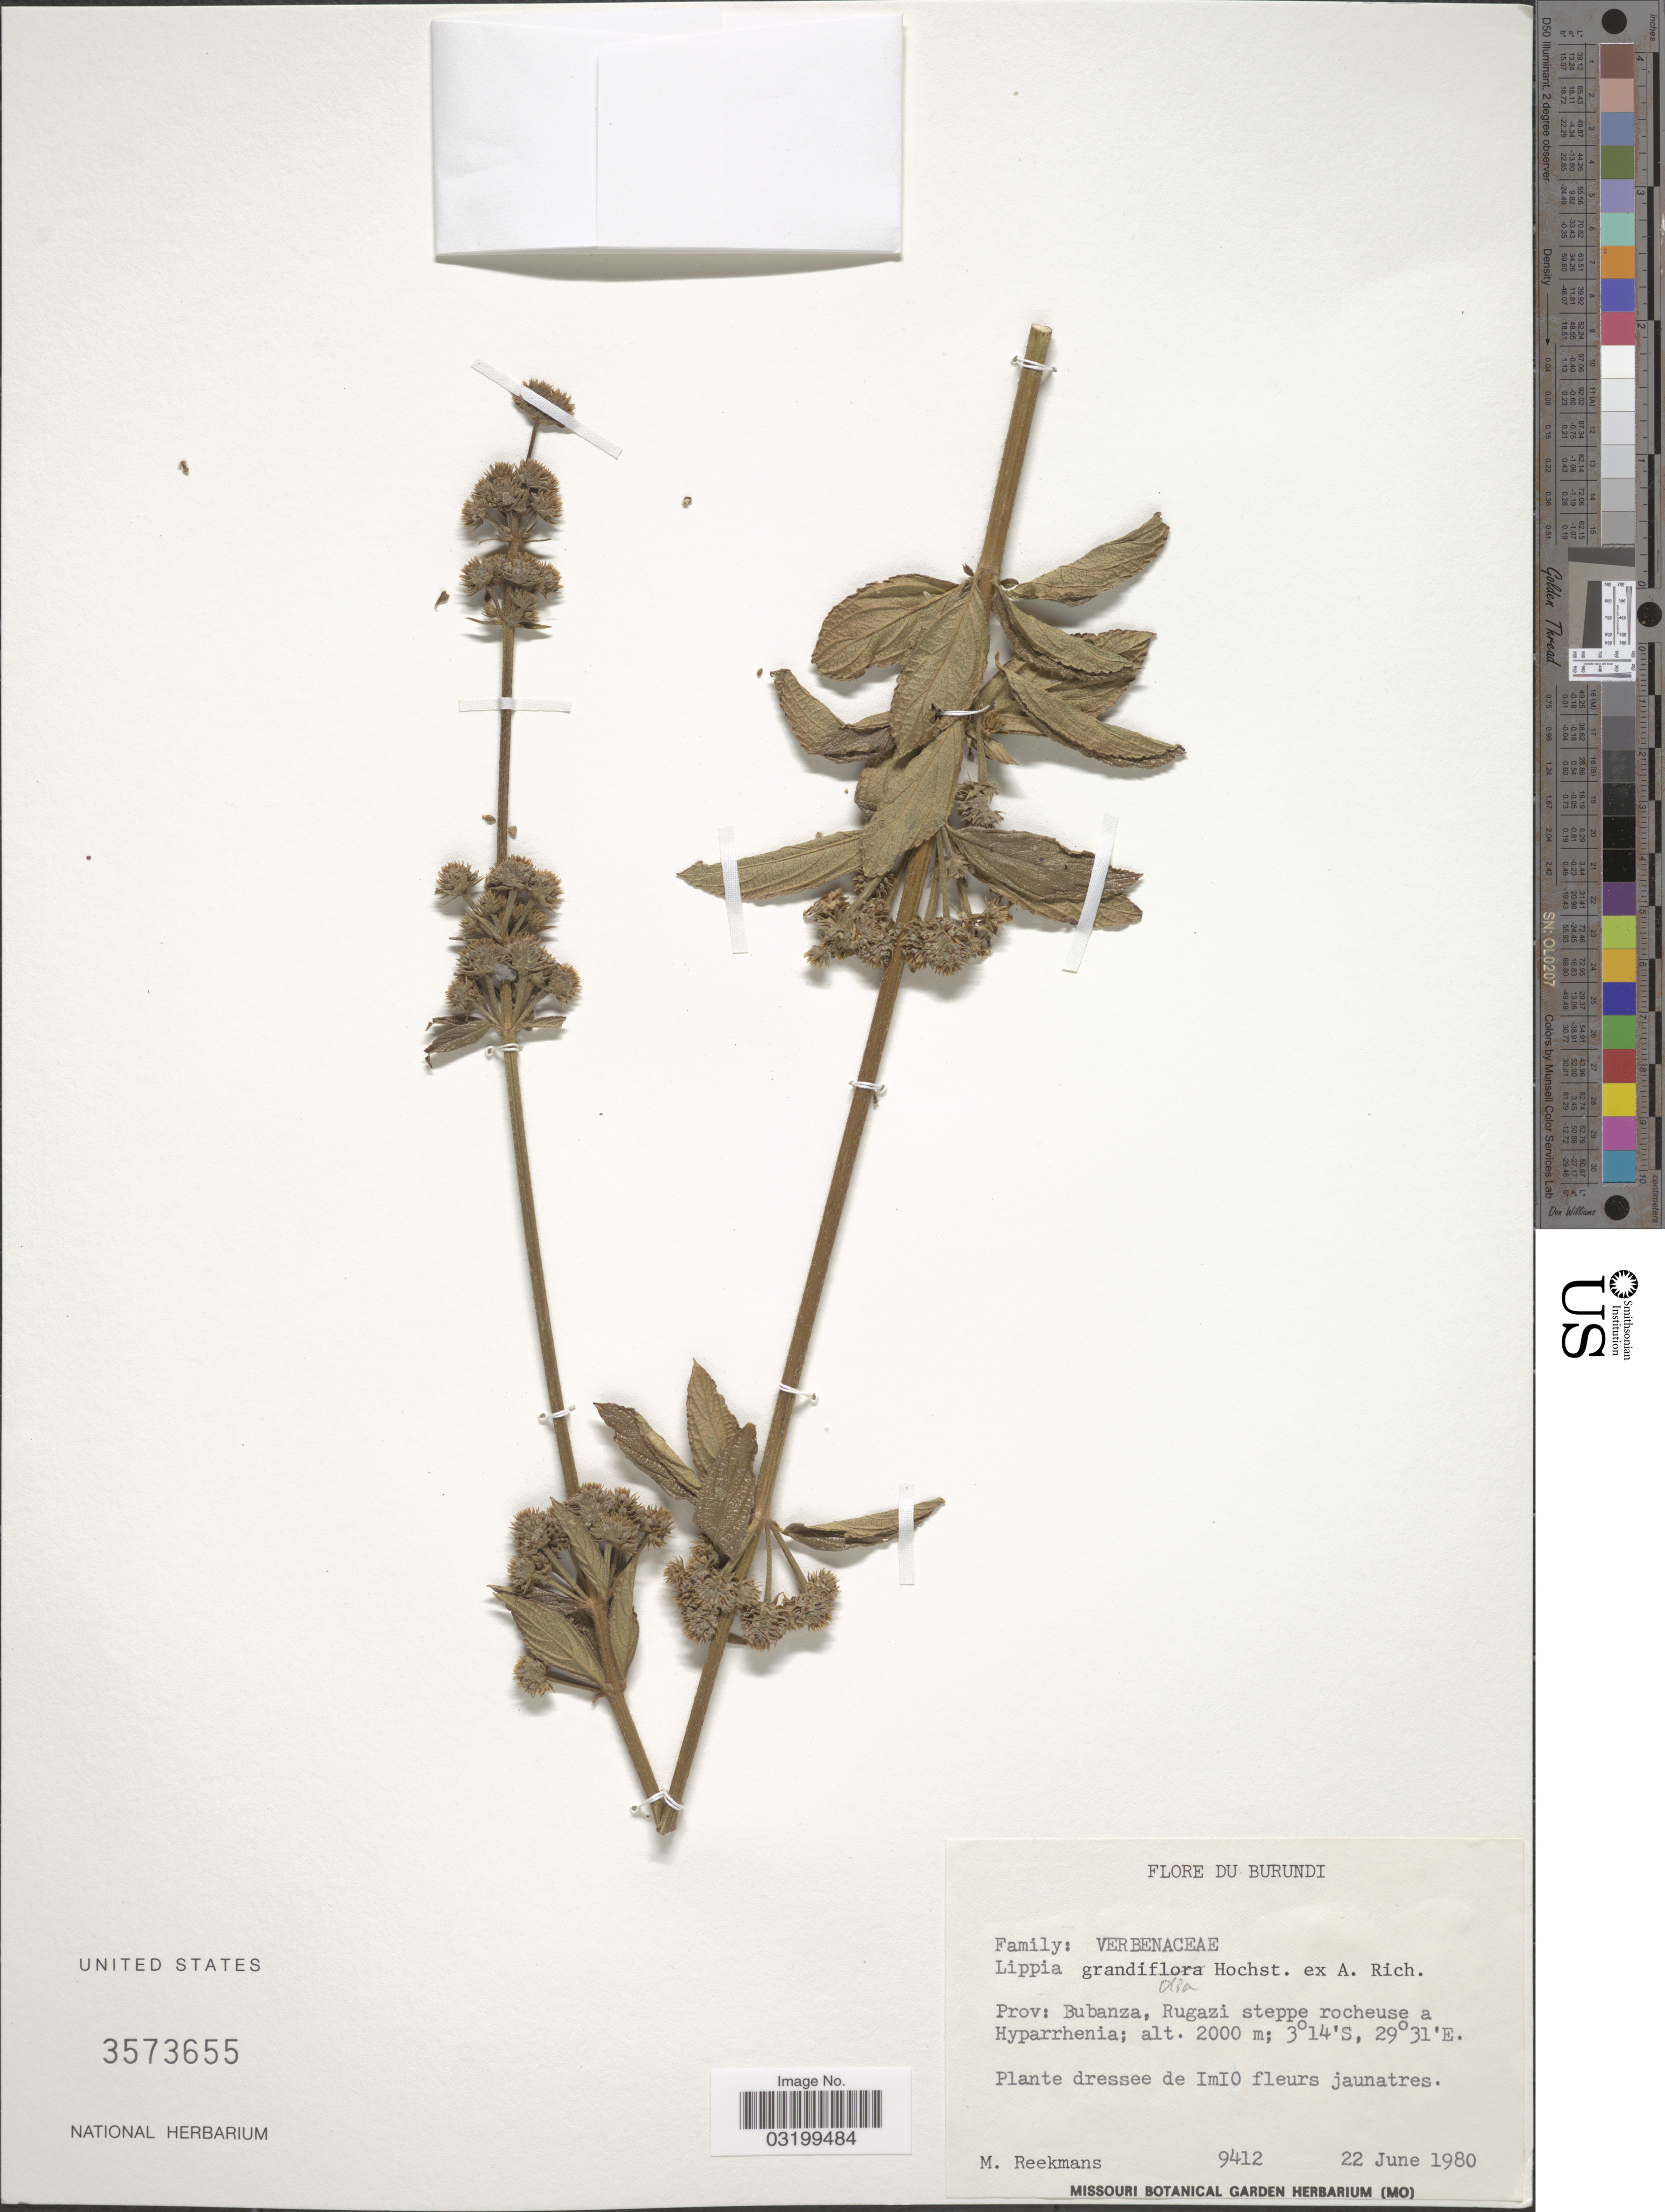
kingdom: Plantae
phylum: Tracheophyta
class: Magnoliopsida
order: Lamiales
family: Verbenaceae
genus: Lippia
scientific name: Lippia grandifolia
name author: Hochst. ex A. Rich.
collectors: M. Reekmans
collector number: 9412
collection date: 1980-06-22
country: Burundi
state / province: Bubanza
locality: Rugazi steppe rocheuse a Hyparrhenia.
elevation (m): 2000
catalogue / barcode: US 3573655